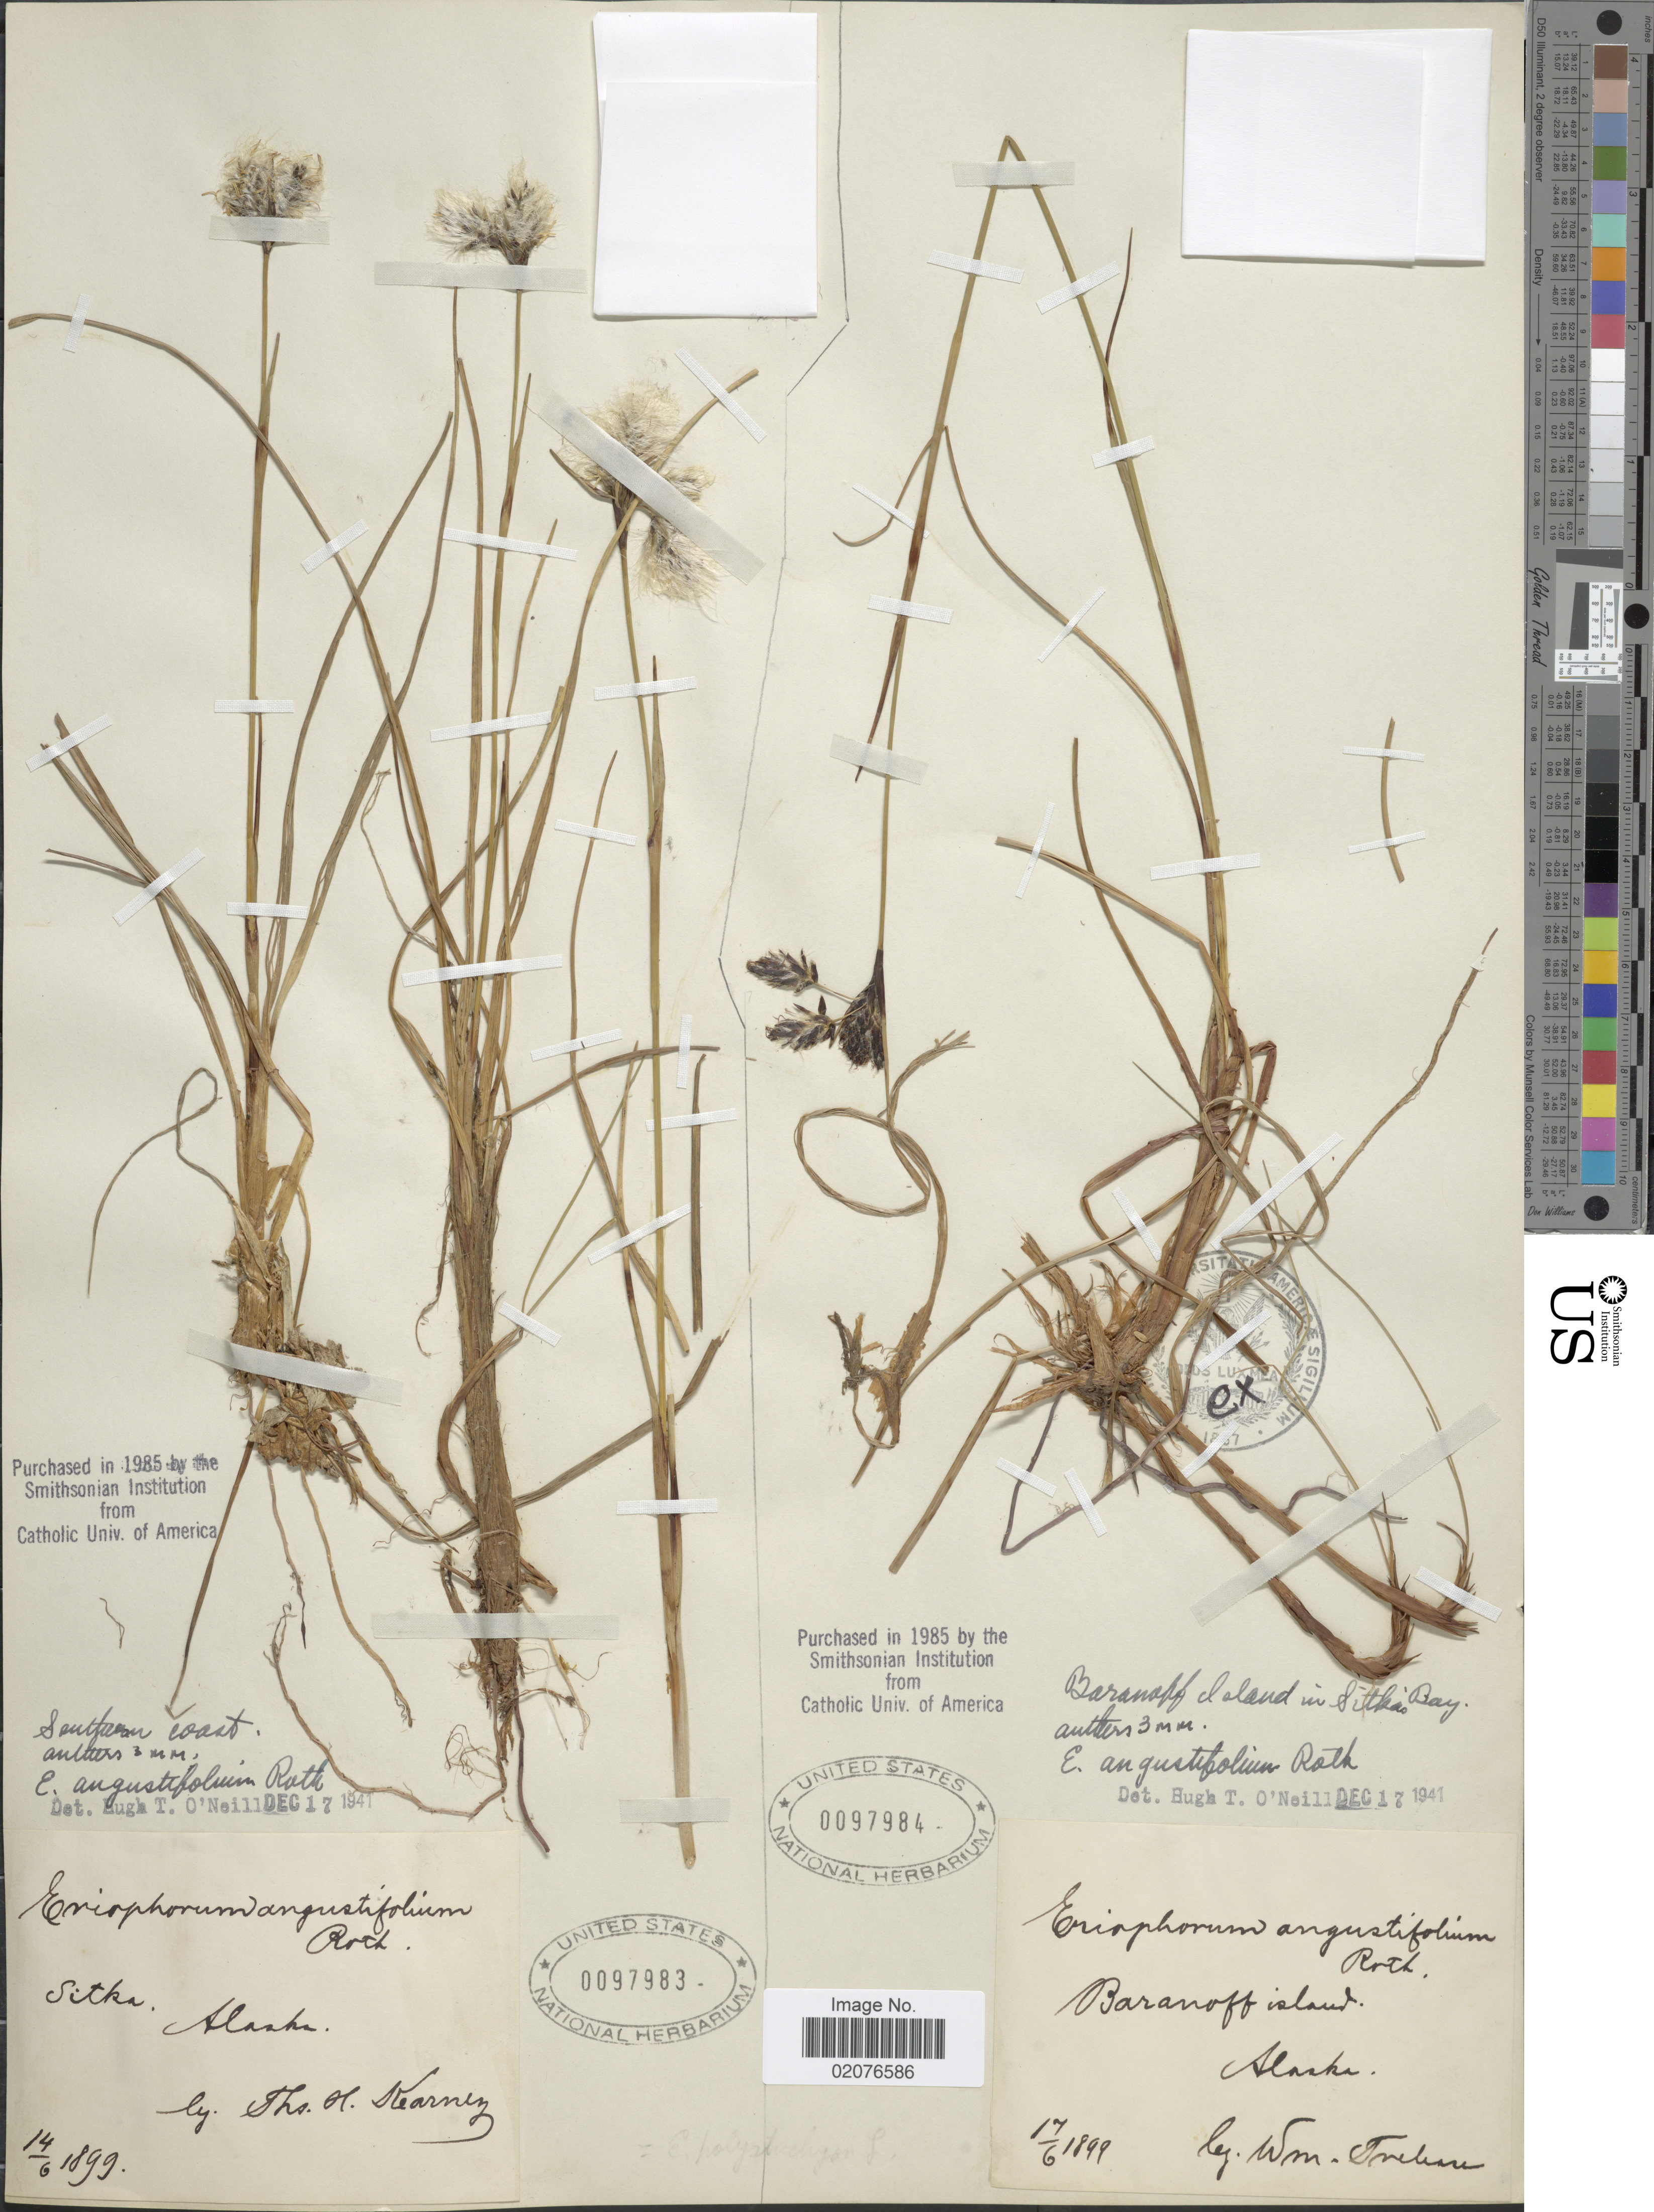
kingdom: Plantae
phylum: Tracheophyta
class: Liliopsida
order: Poales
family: Cyperaceae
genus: Eriophorum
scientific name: Eriophorum angustifolium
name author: Honck.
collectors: T. H. Kearney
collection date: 1899-06-14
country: United States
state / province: Alaska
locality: Sitka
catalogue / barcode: US 97983